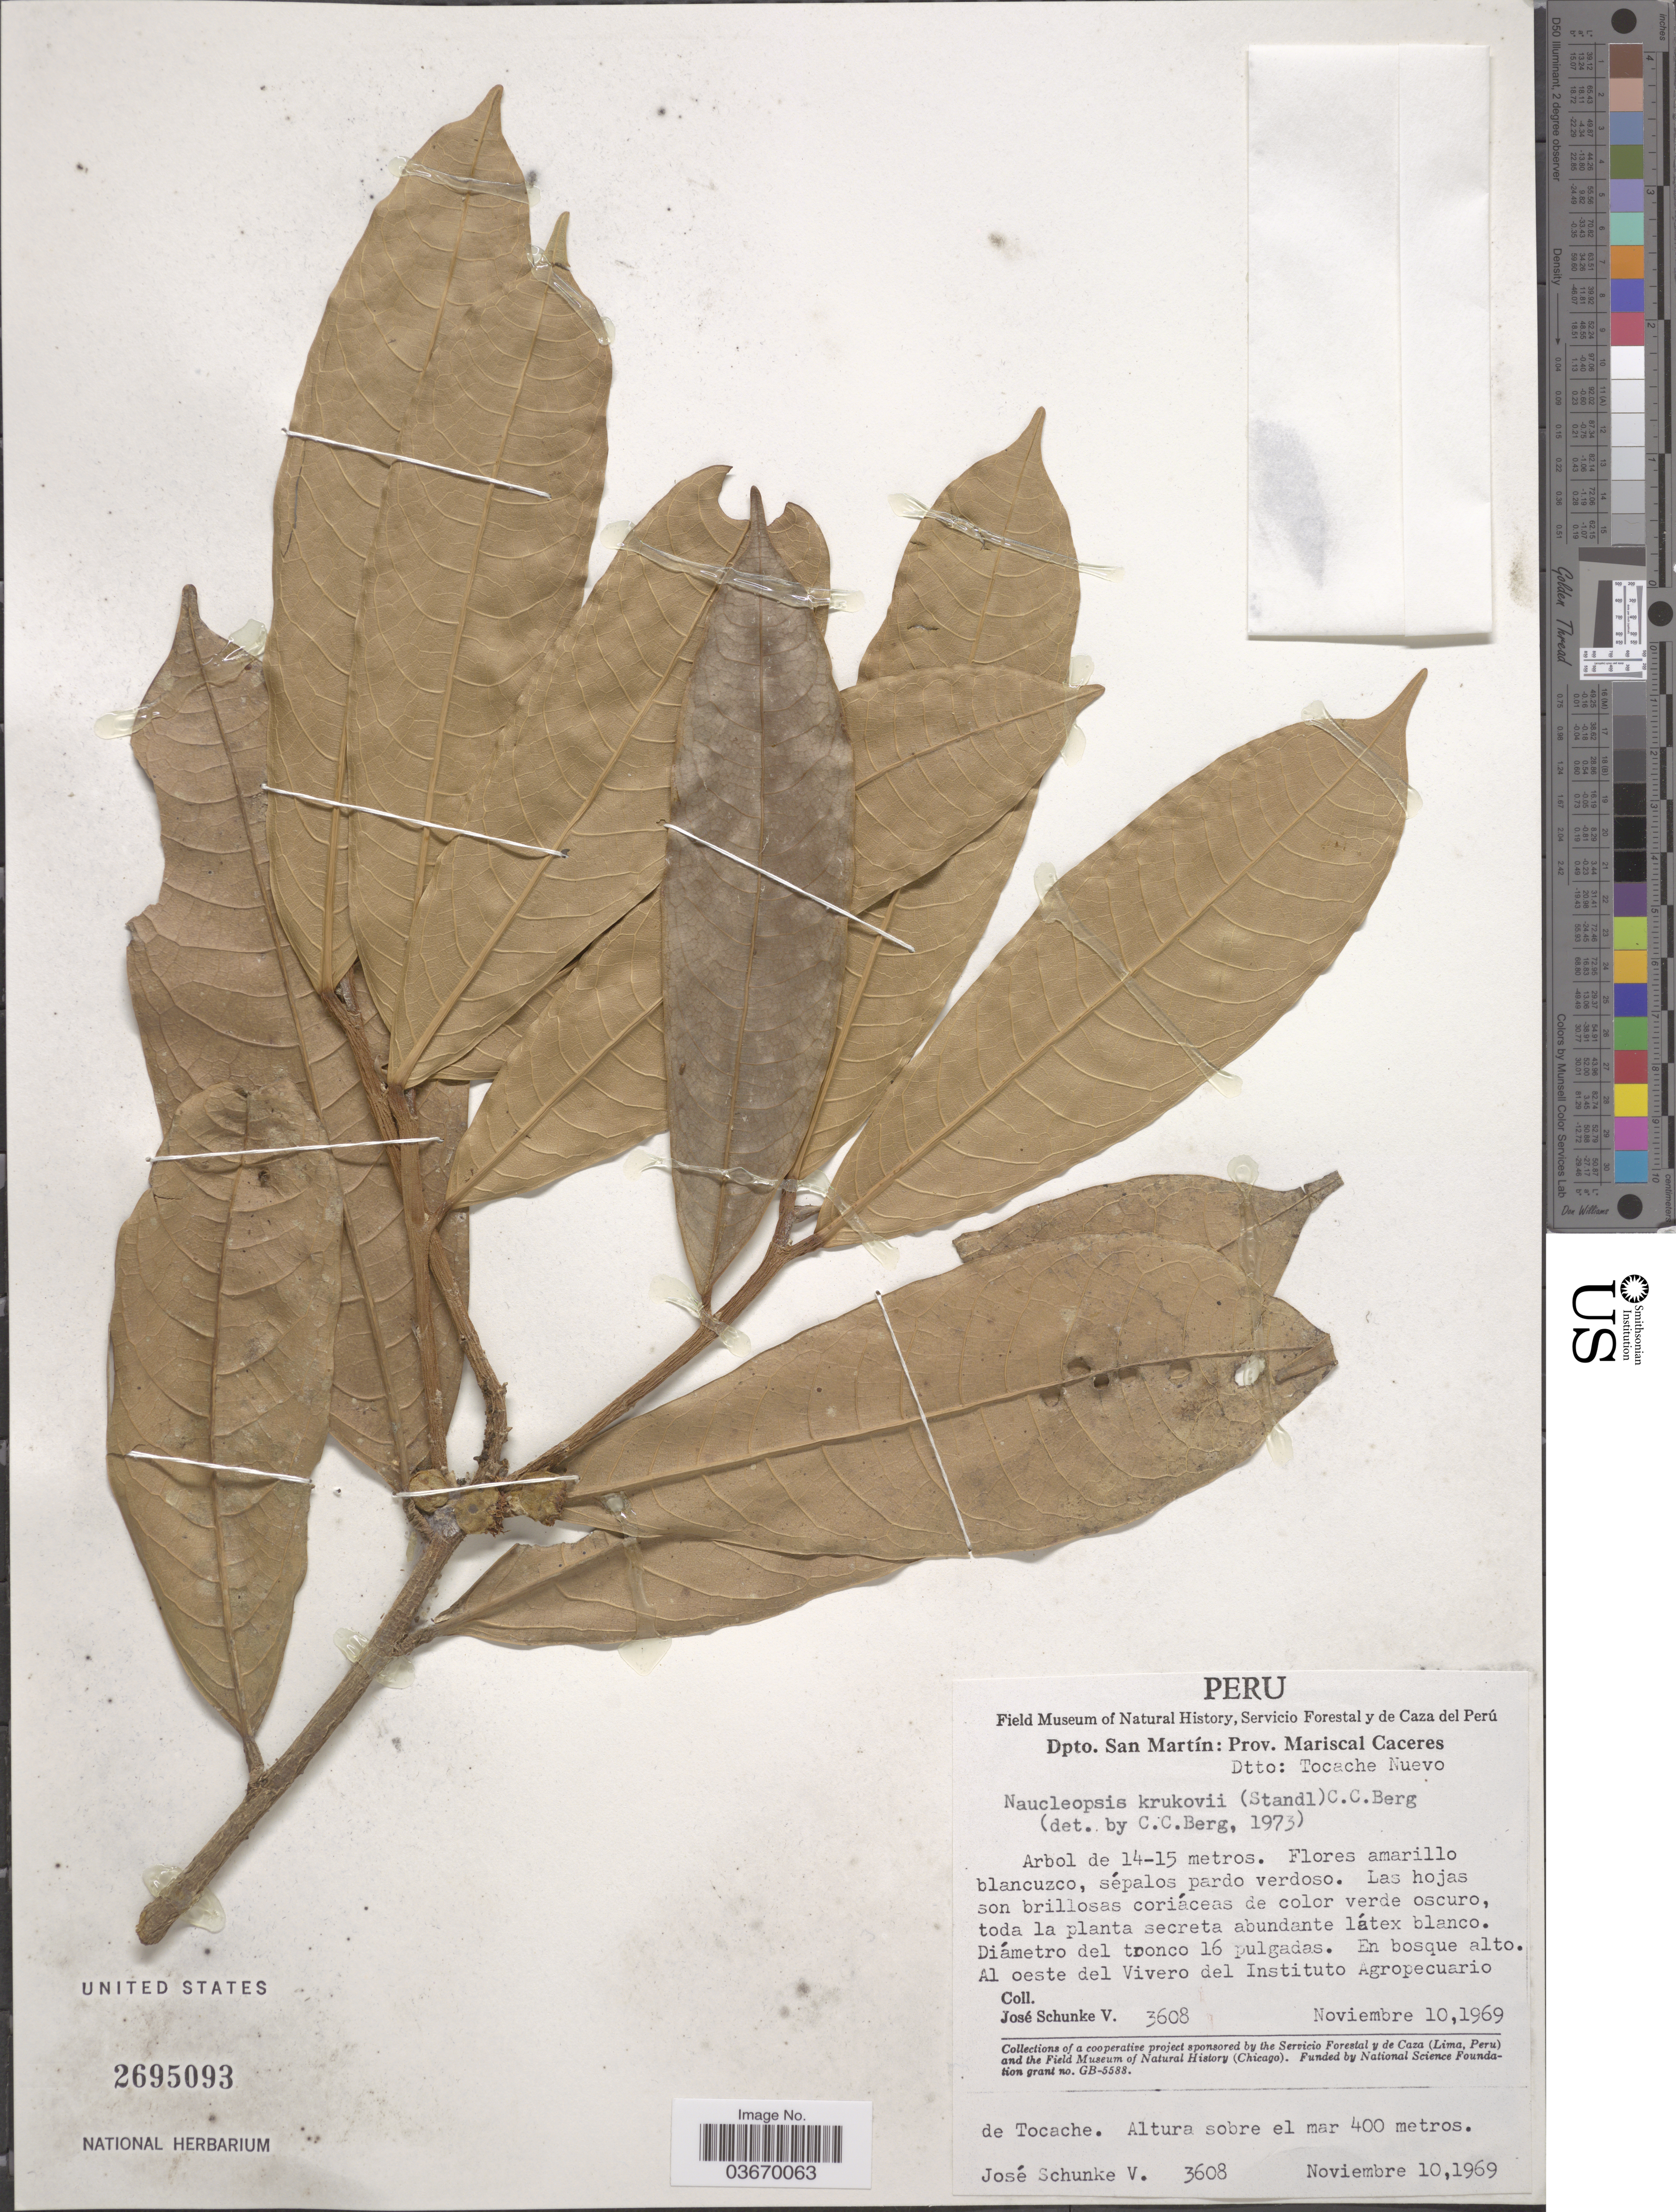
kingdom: Plantae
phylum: Tracheophyta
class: Magnoliopsida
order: Rosales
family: Moraceae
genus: Naucleopsis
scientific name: Naucleopsis krukovii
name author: (Standl.) C.C. Berg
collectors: J. Schunke Vigo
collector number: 3608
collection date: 1969-11-10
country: Peru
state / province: San Martín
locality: Dpto. San Martín: Prov. Mariscal Caceres. Dtto: Tocache Nuevo. Al oeste del Vivero del Instituto Agropecuario.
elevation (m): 400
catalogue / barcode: US 2695093